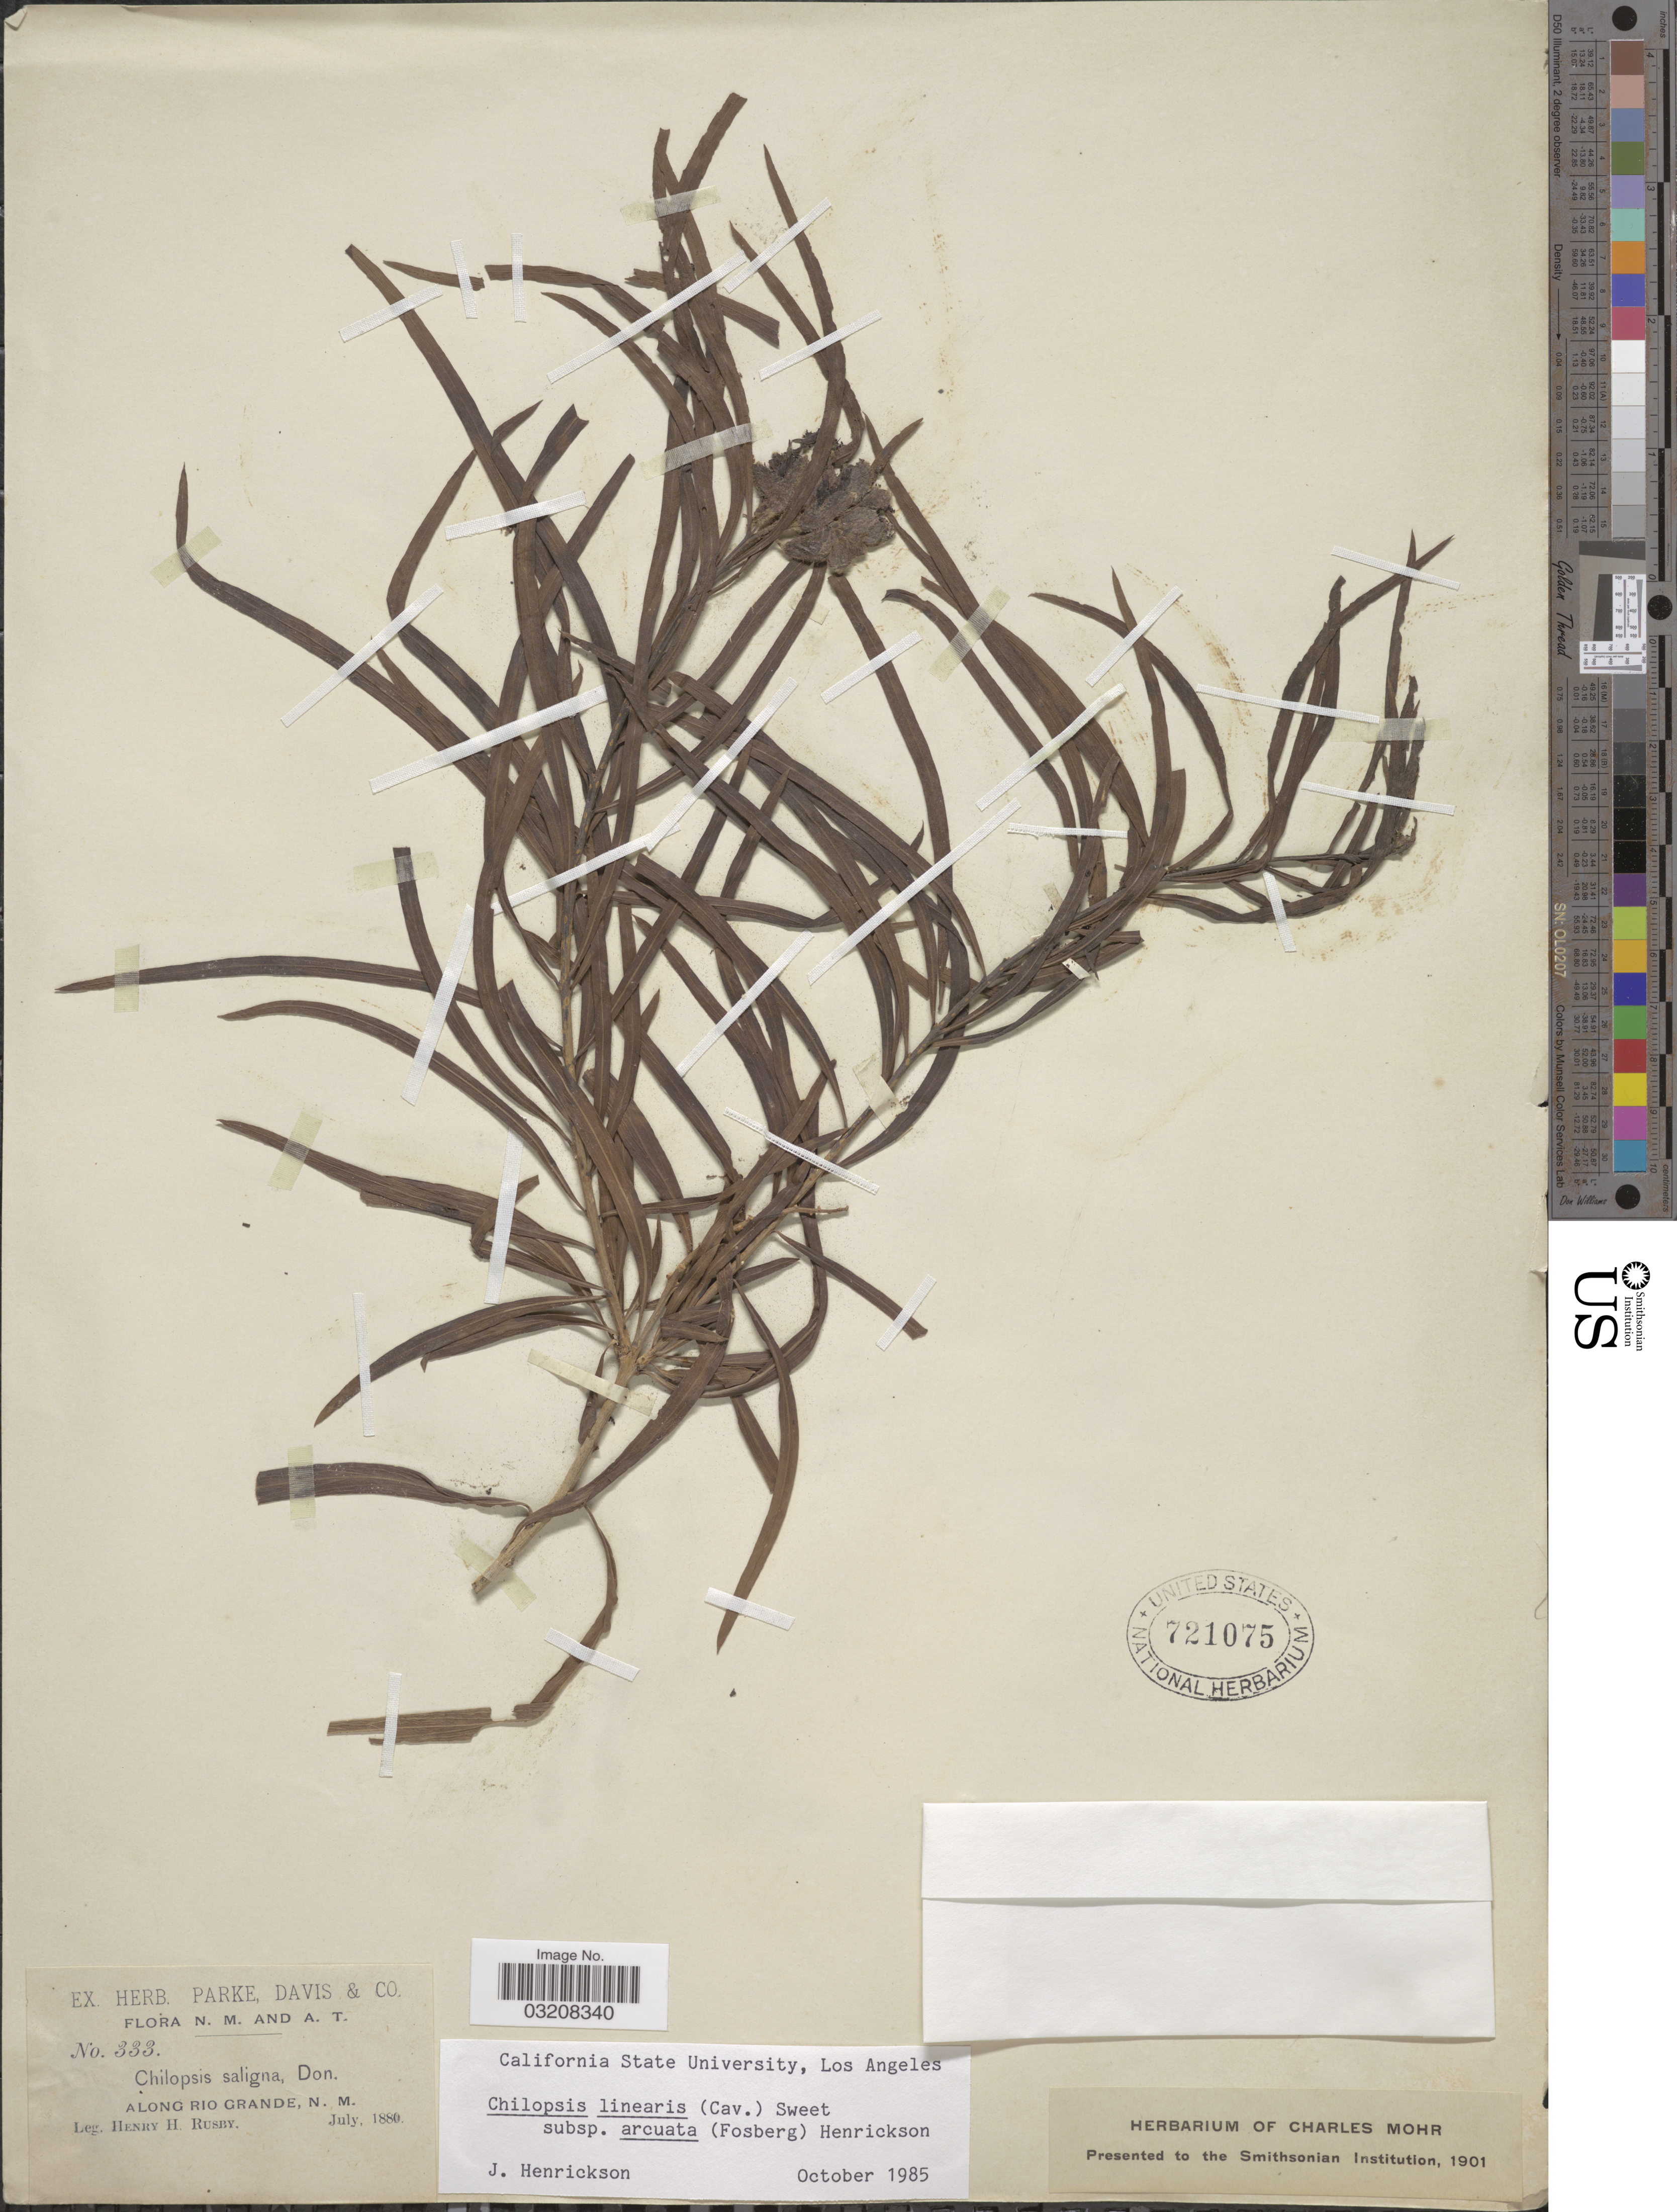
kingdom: Plantae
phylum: Tracheophyta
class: Magnoliopsida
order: Lamiales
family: Bignoniaceae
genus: Chilopsis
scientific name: Chilopsis linearis subsp. arcuata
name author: (Fosberg) Henrickson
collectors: H. H. Rusby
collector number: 333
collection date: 1880-07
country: United States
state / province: New Mexico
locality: Along Rio Grande.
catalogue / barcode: US 721075